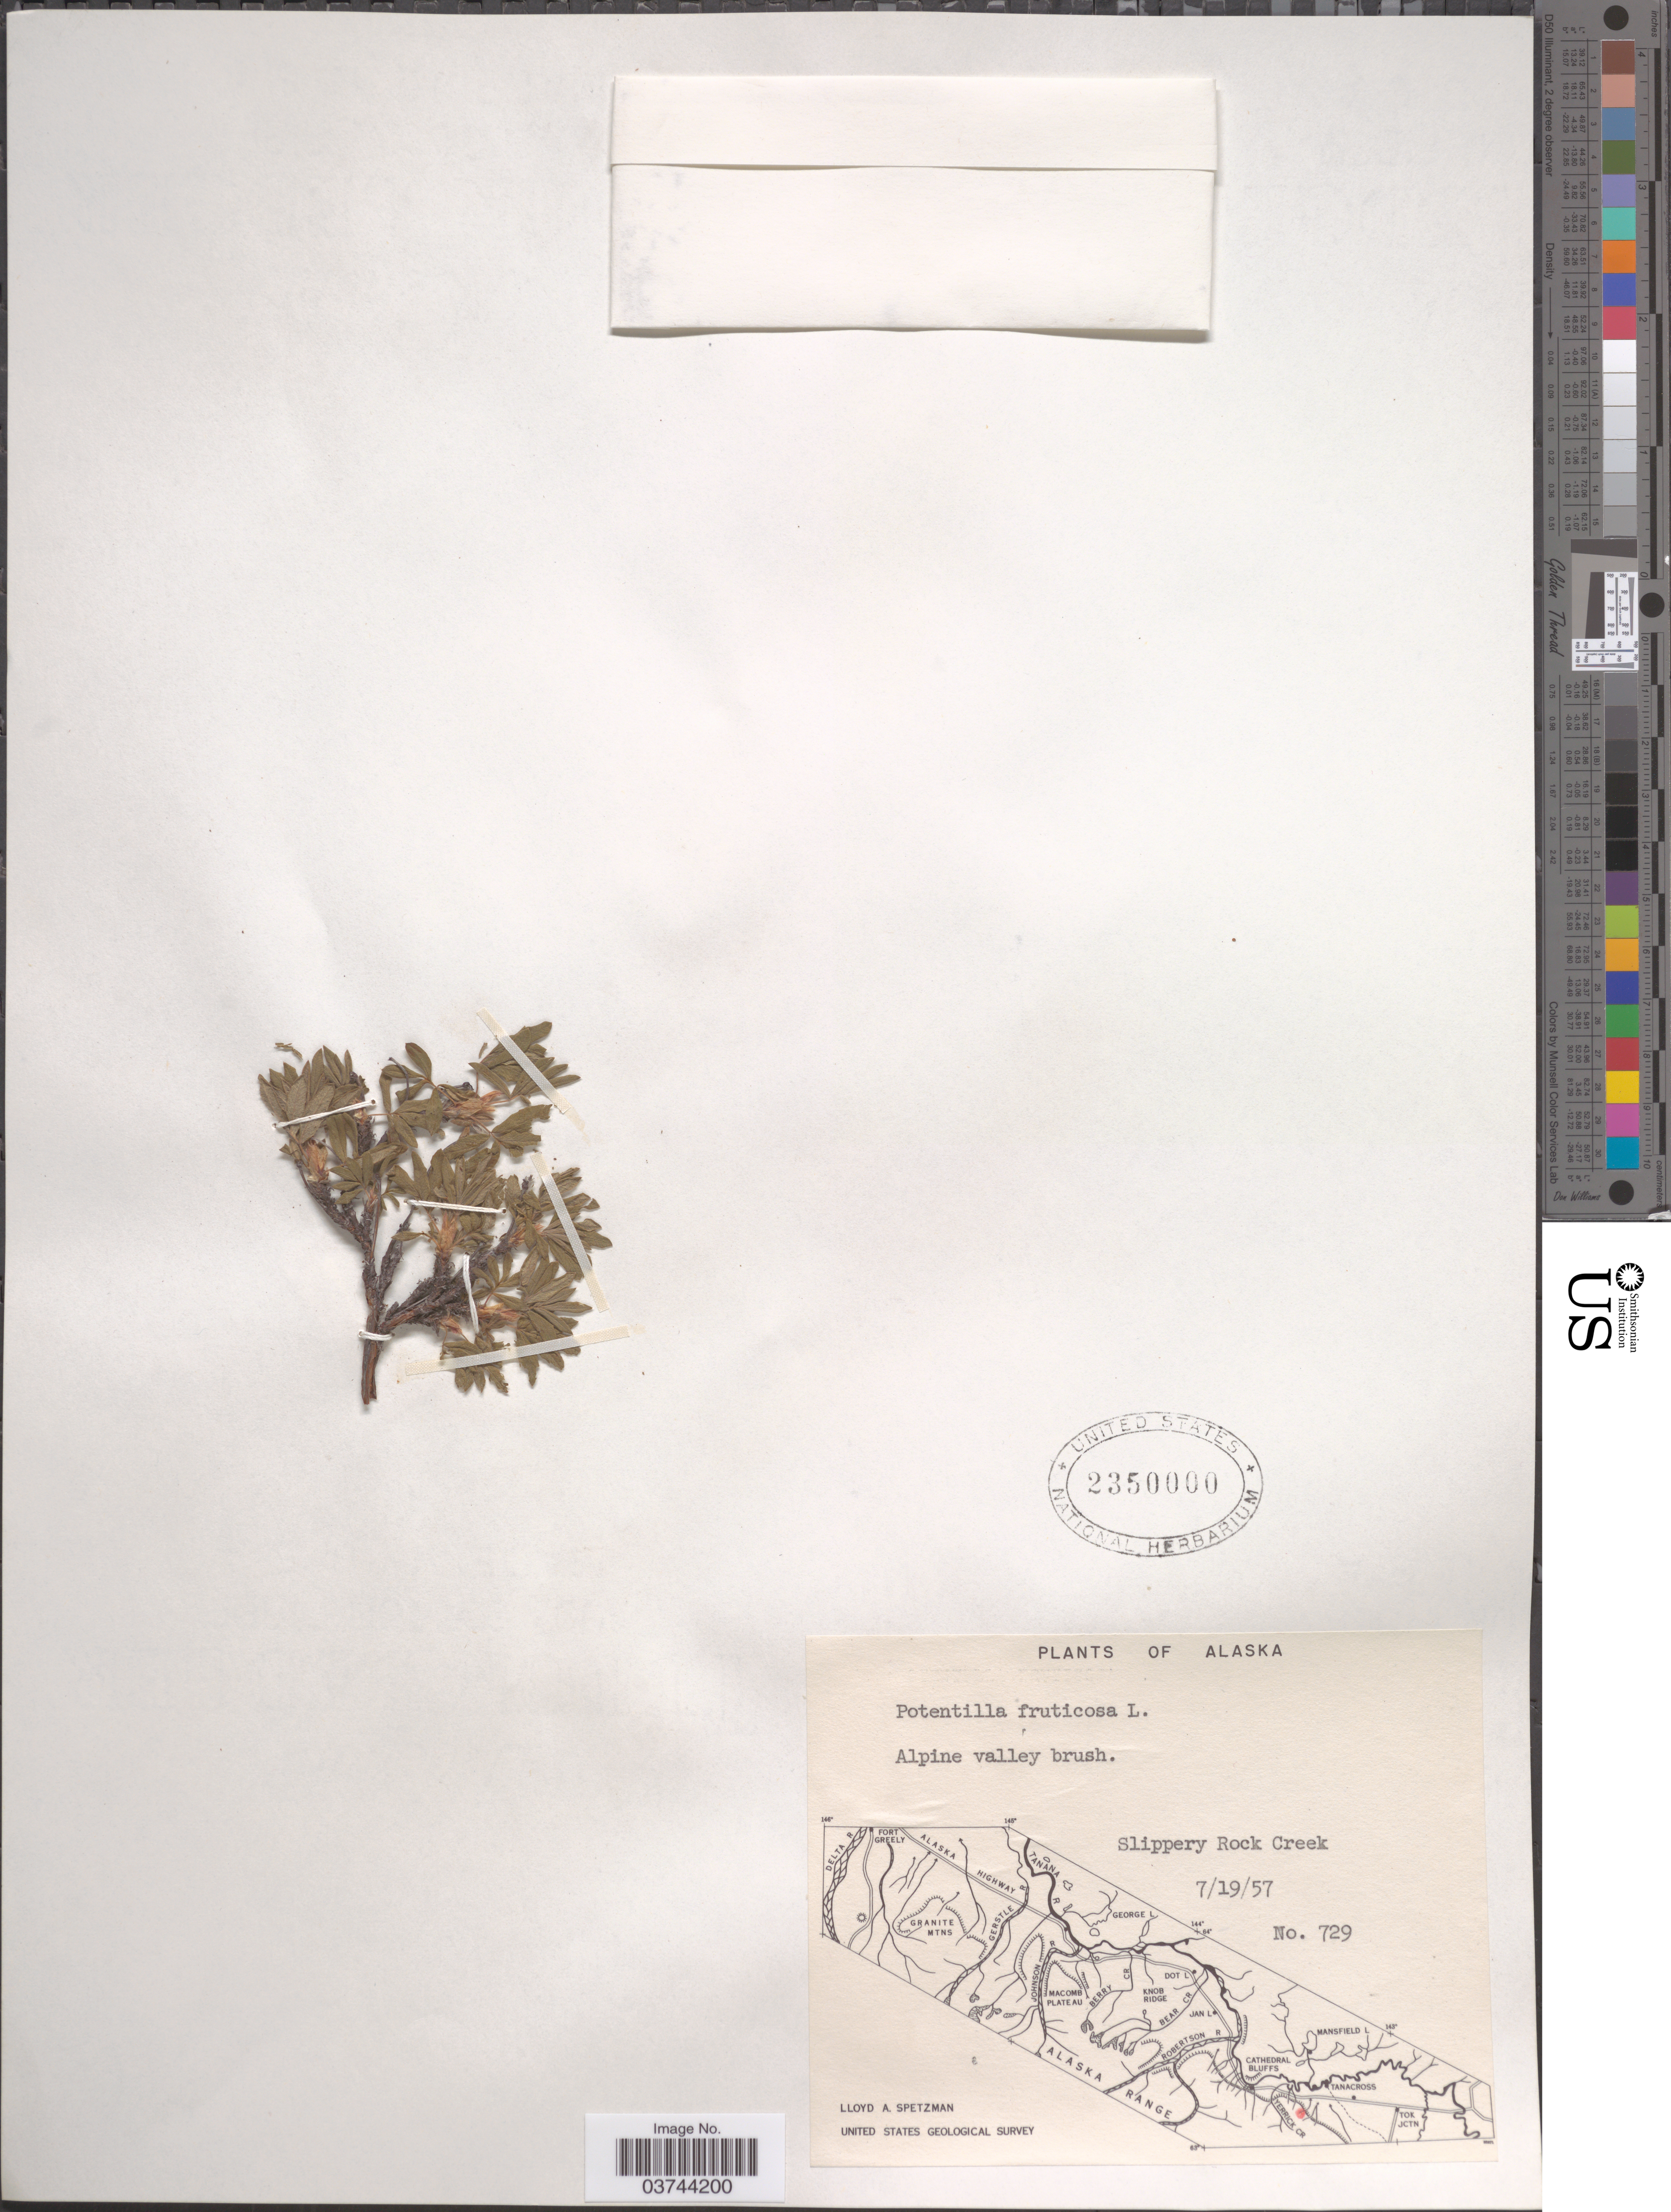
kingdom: Plantae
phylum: Tracheophyta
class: Magnoliopsida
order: Rosales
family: Rosaceae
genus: Dasiphora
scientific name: Dasiphora fruticosa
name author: (L.) Rydb.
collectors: L. Spetzman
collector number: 729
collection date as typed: Transcribed d/m/y: 19/7/57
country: United States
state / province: Alaska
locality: Alpine valley brush. Slippery Rock Creek.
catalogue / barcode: US 2350000